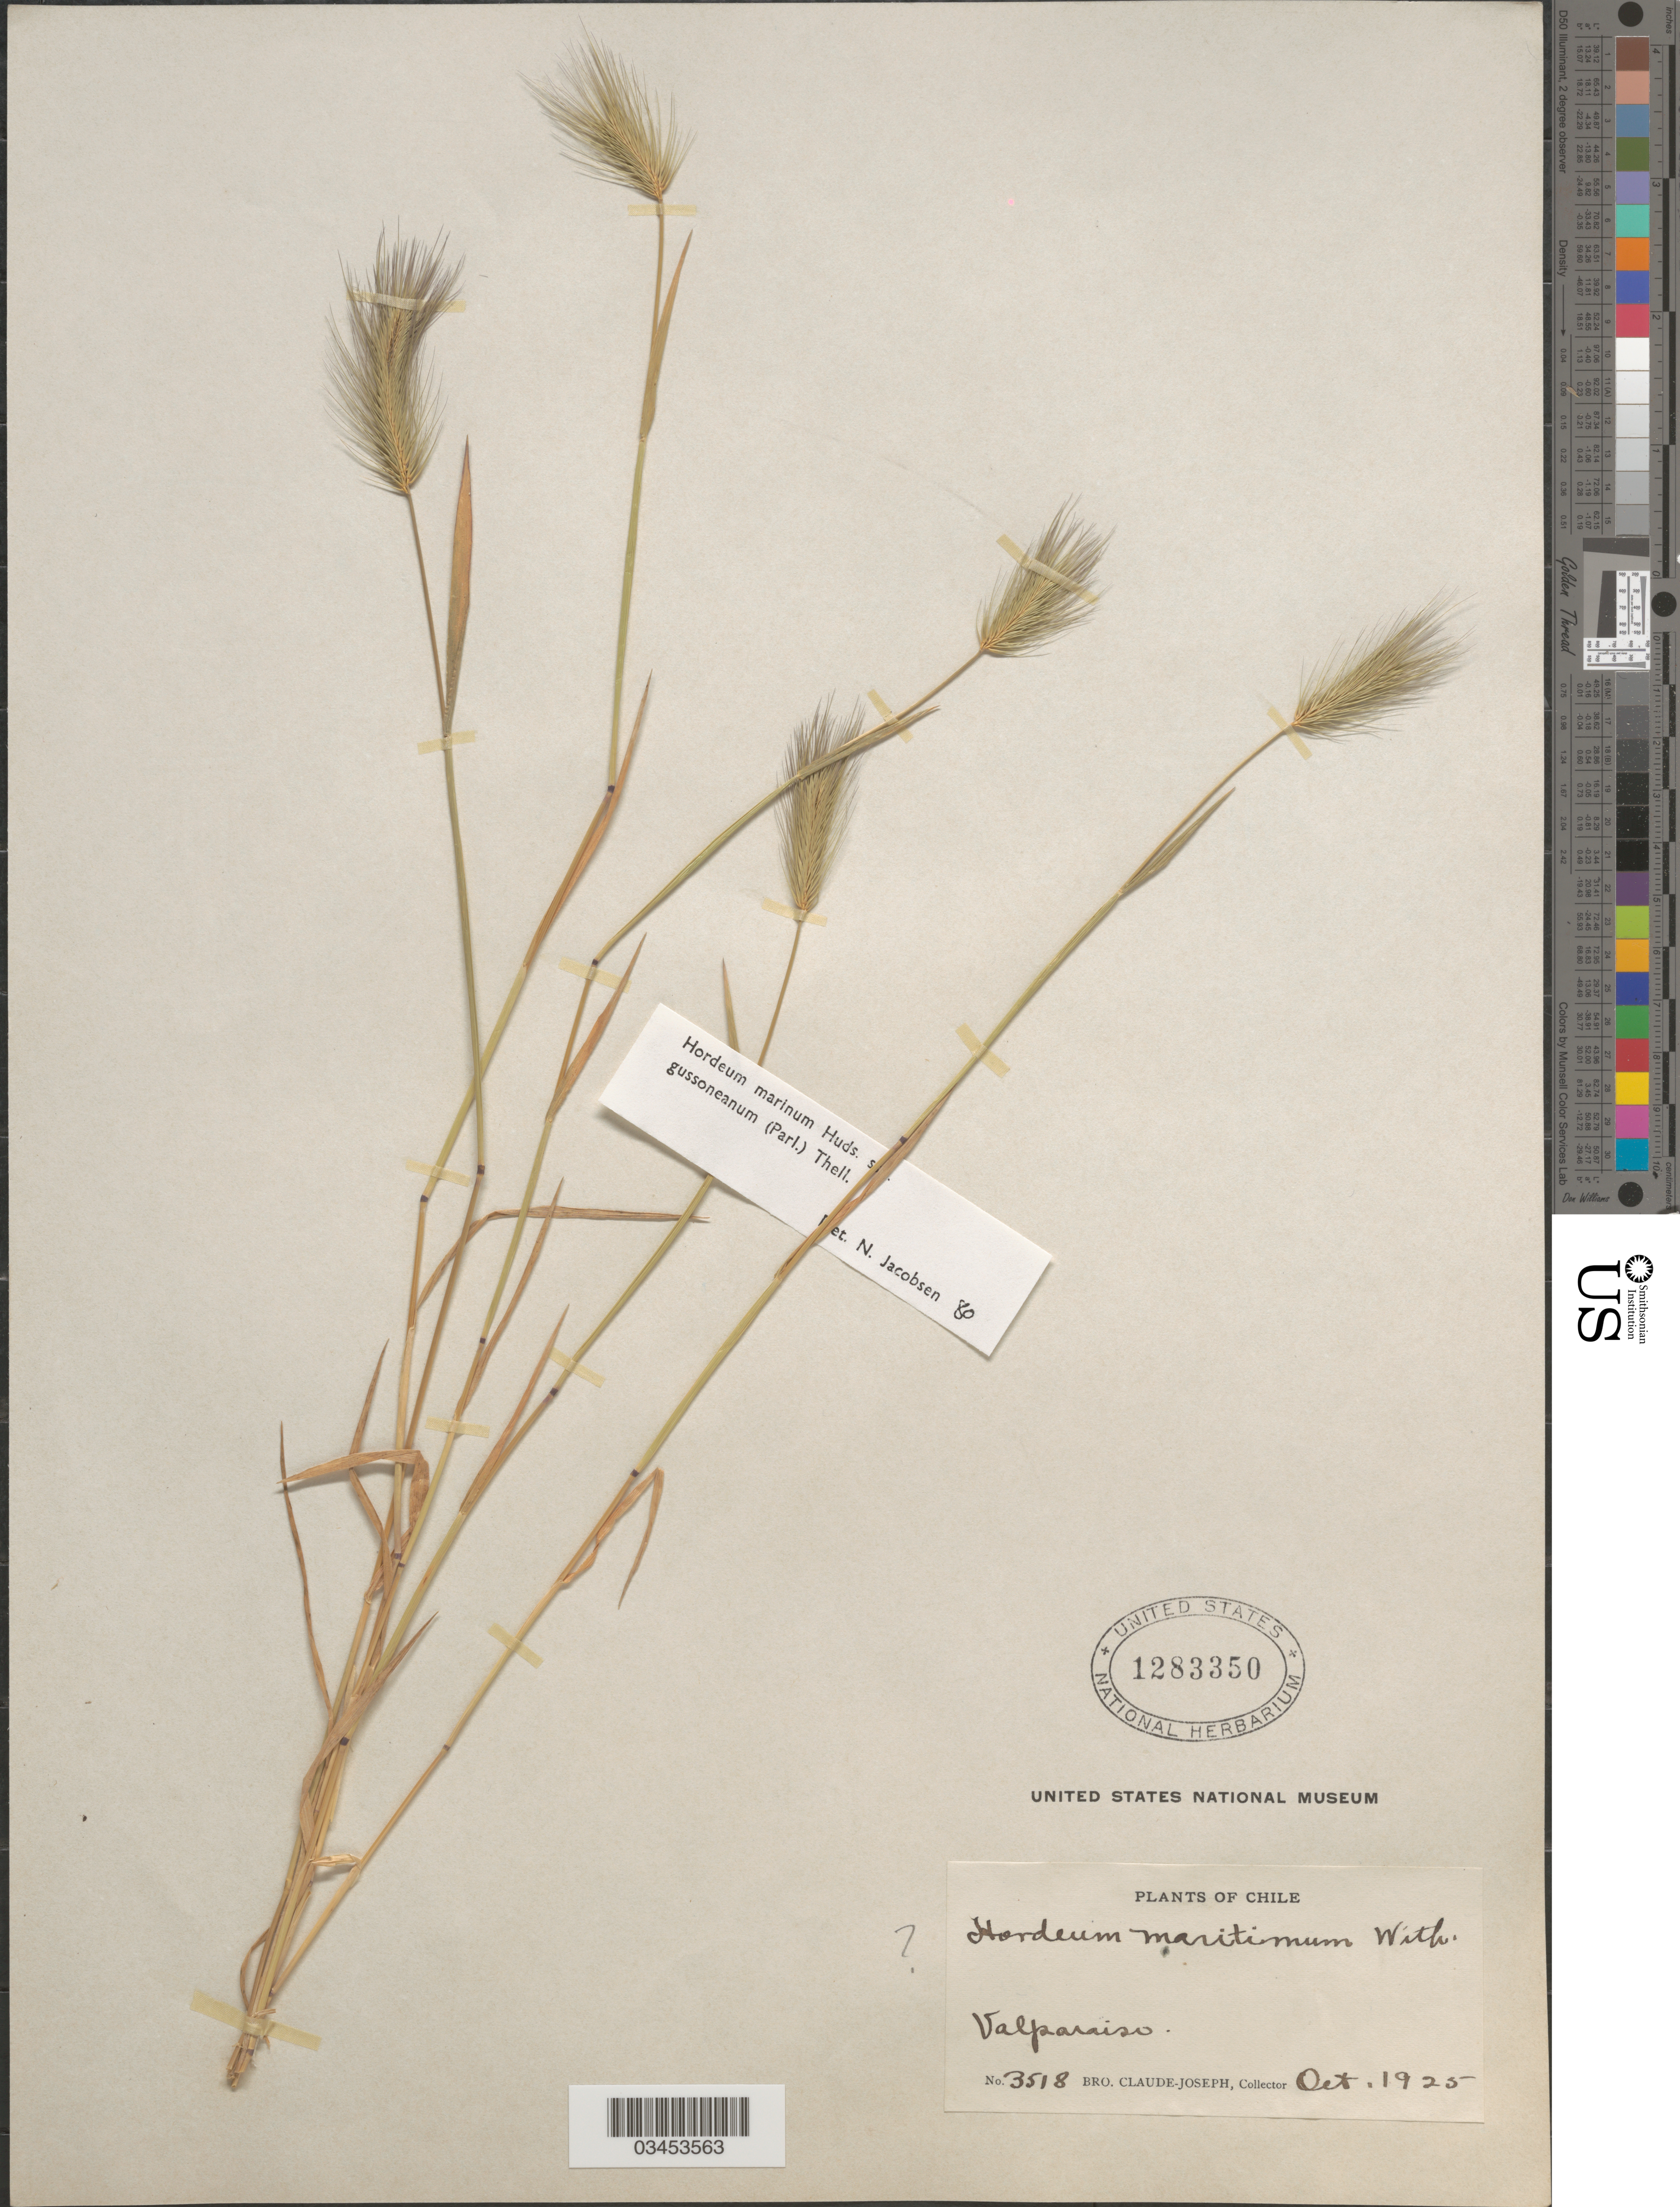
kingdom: Plantae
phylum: Tracheophyta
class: Liliopsida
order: Poales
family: Poaceae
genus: Hordeum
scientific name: Hordeum marinum subsp. gussoneanum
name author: (Parl.) Thell.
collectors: Bro. Claude-Joseph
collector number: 3518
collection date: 1925-10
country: Chile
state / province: Valparaíso (V)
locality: Valparaiso.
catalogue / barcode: US 1283350